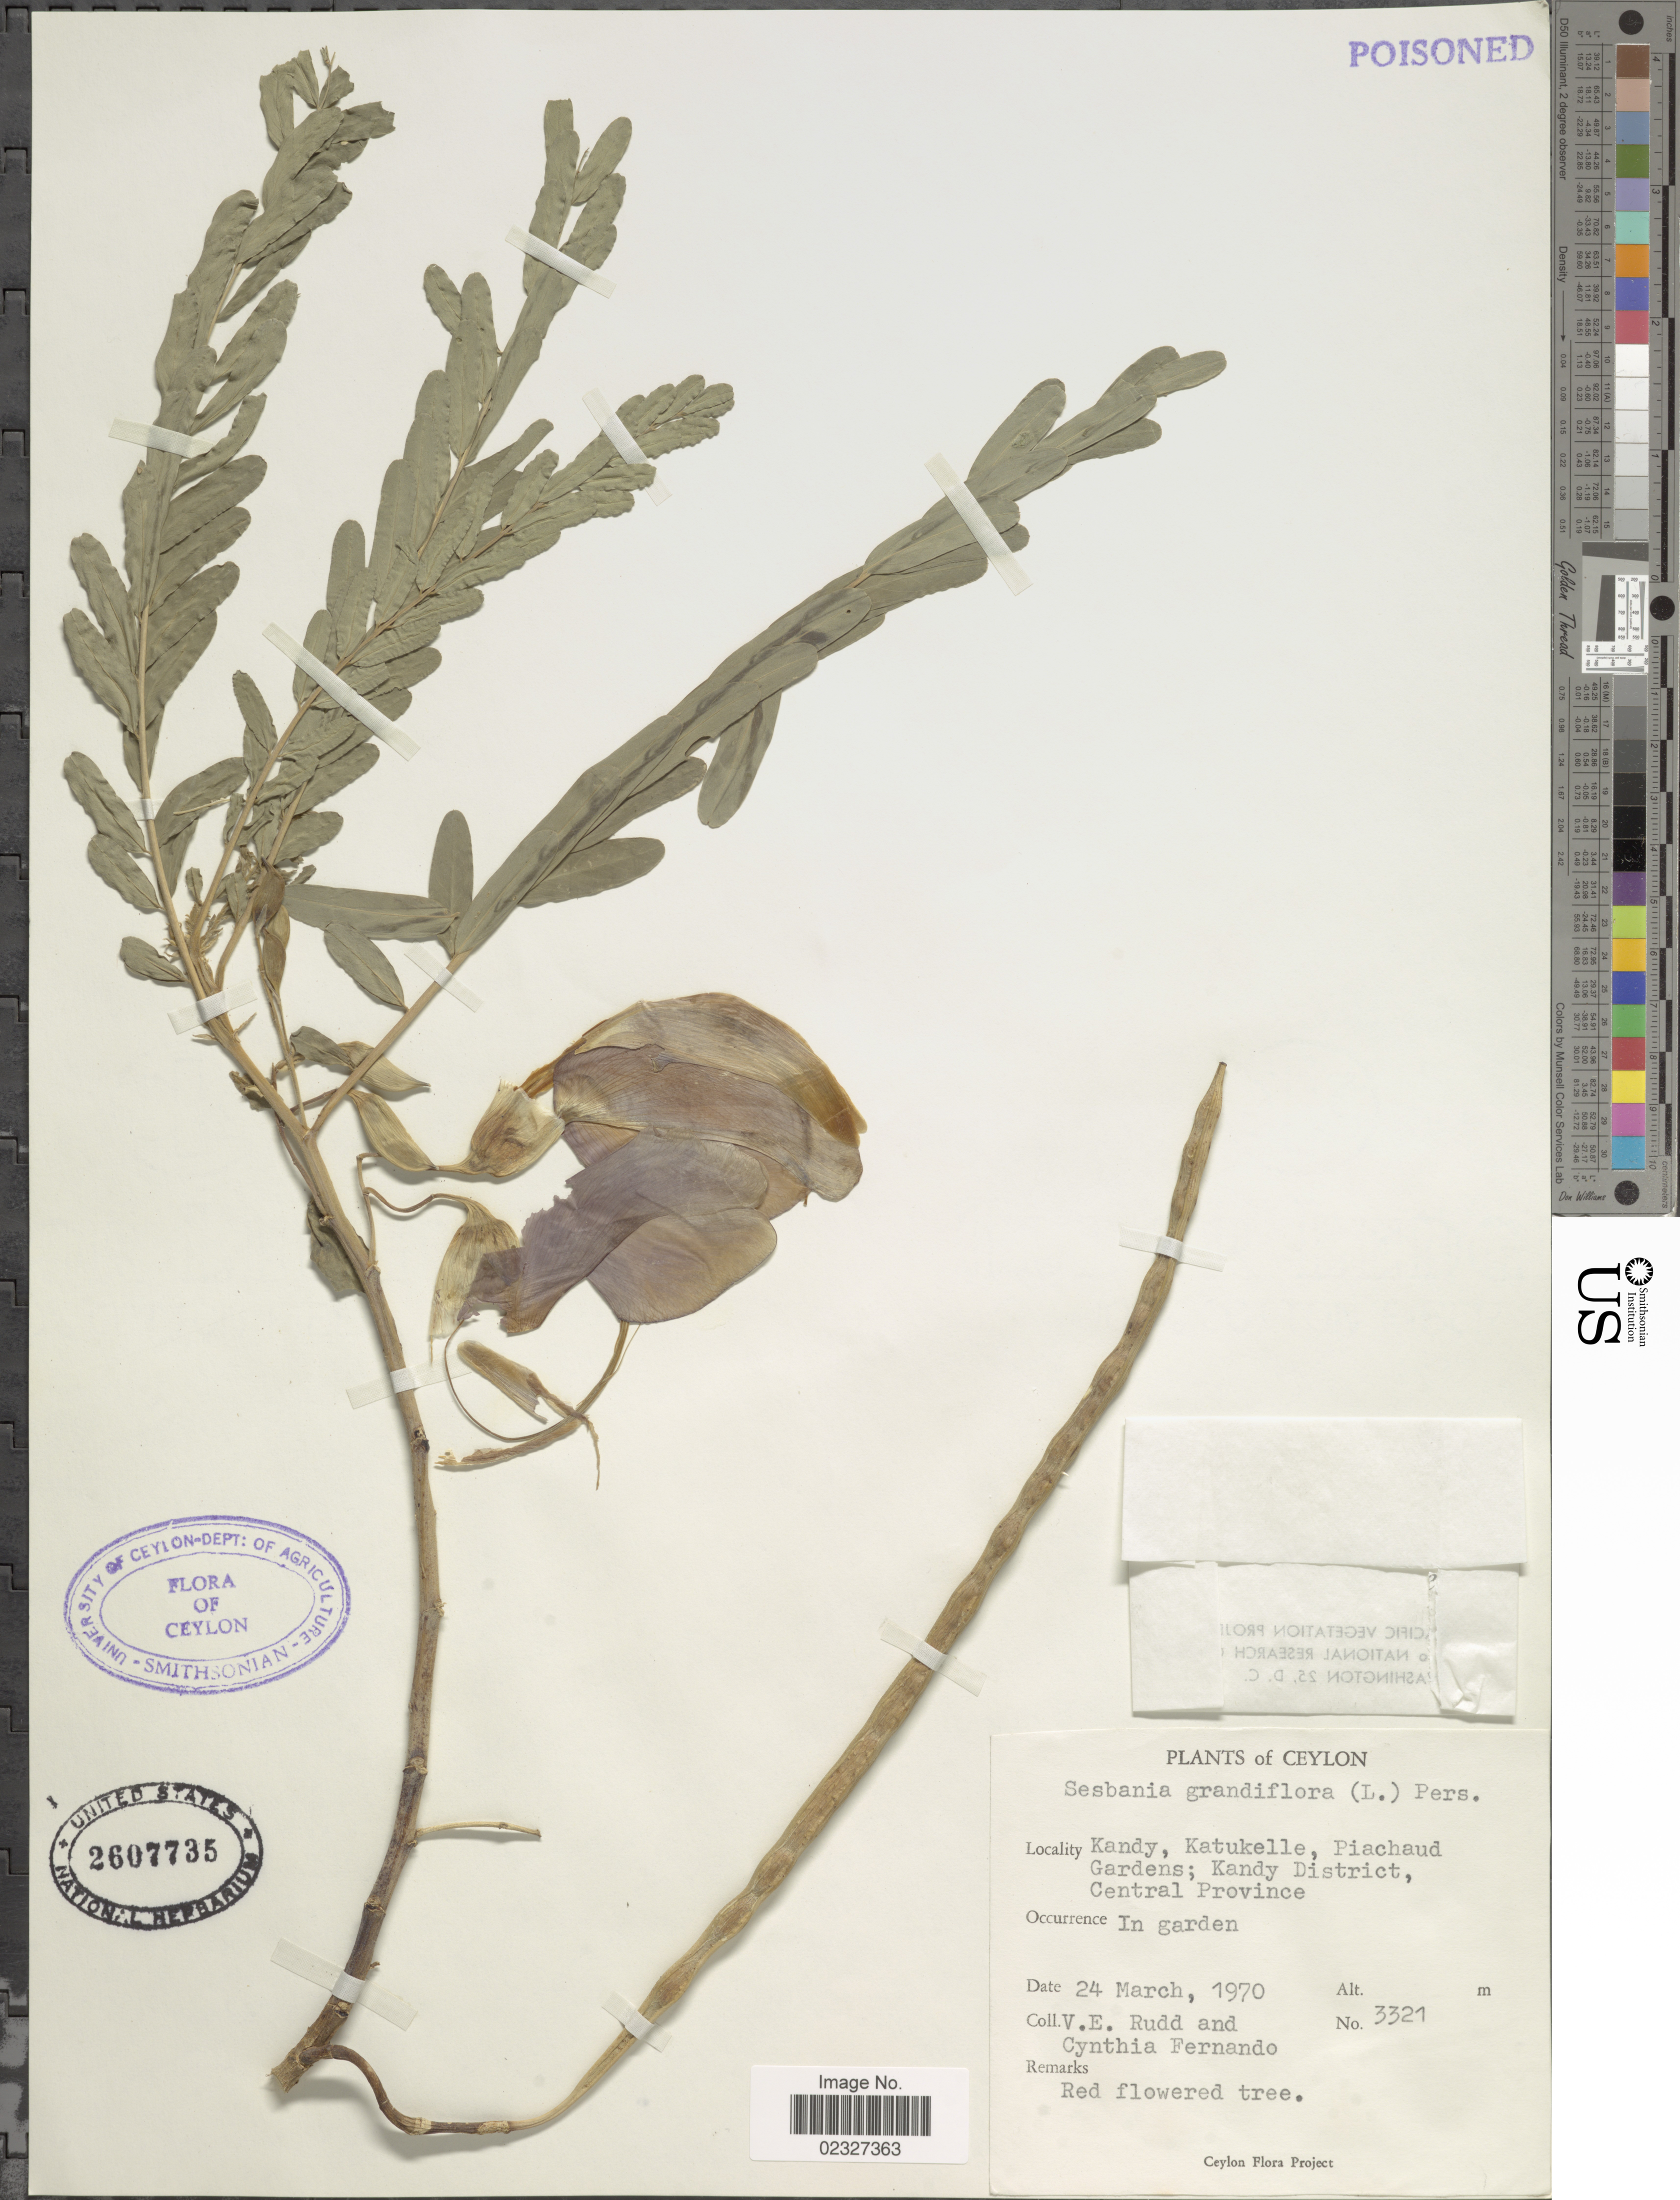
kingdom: Plantae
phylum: Tracheophyta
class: Magnoliopsida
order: Fabales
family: Fabaceae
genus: Sesbania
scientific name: Sesbania grandiflora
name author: (L.) Poir.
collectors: V. E. Rudd & C. Fernando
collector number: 3321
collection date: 1970-03-24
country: Sri Lanka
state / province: Central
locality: Ceylon, Kandy, Katukelle, Piachaud Gardens, Kandy District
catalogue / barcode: US 2607735